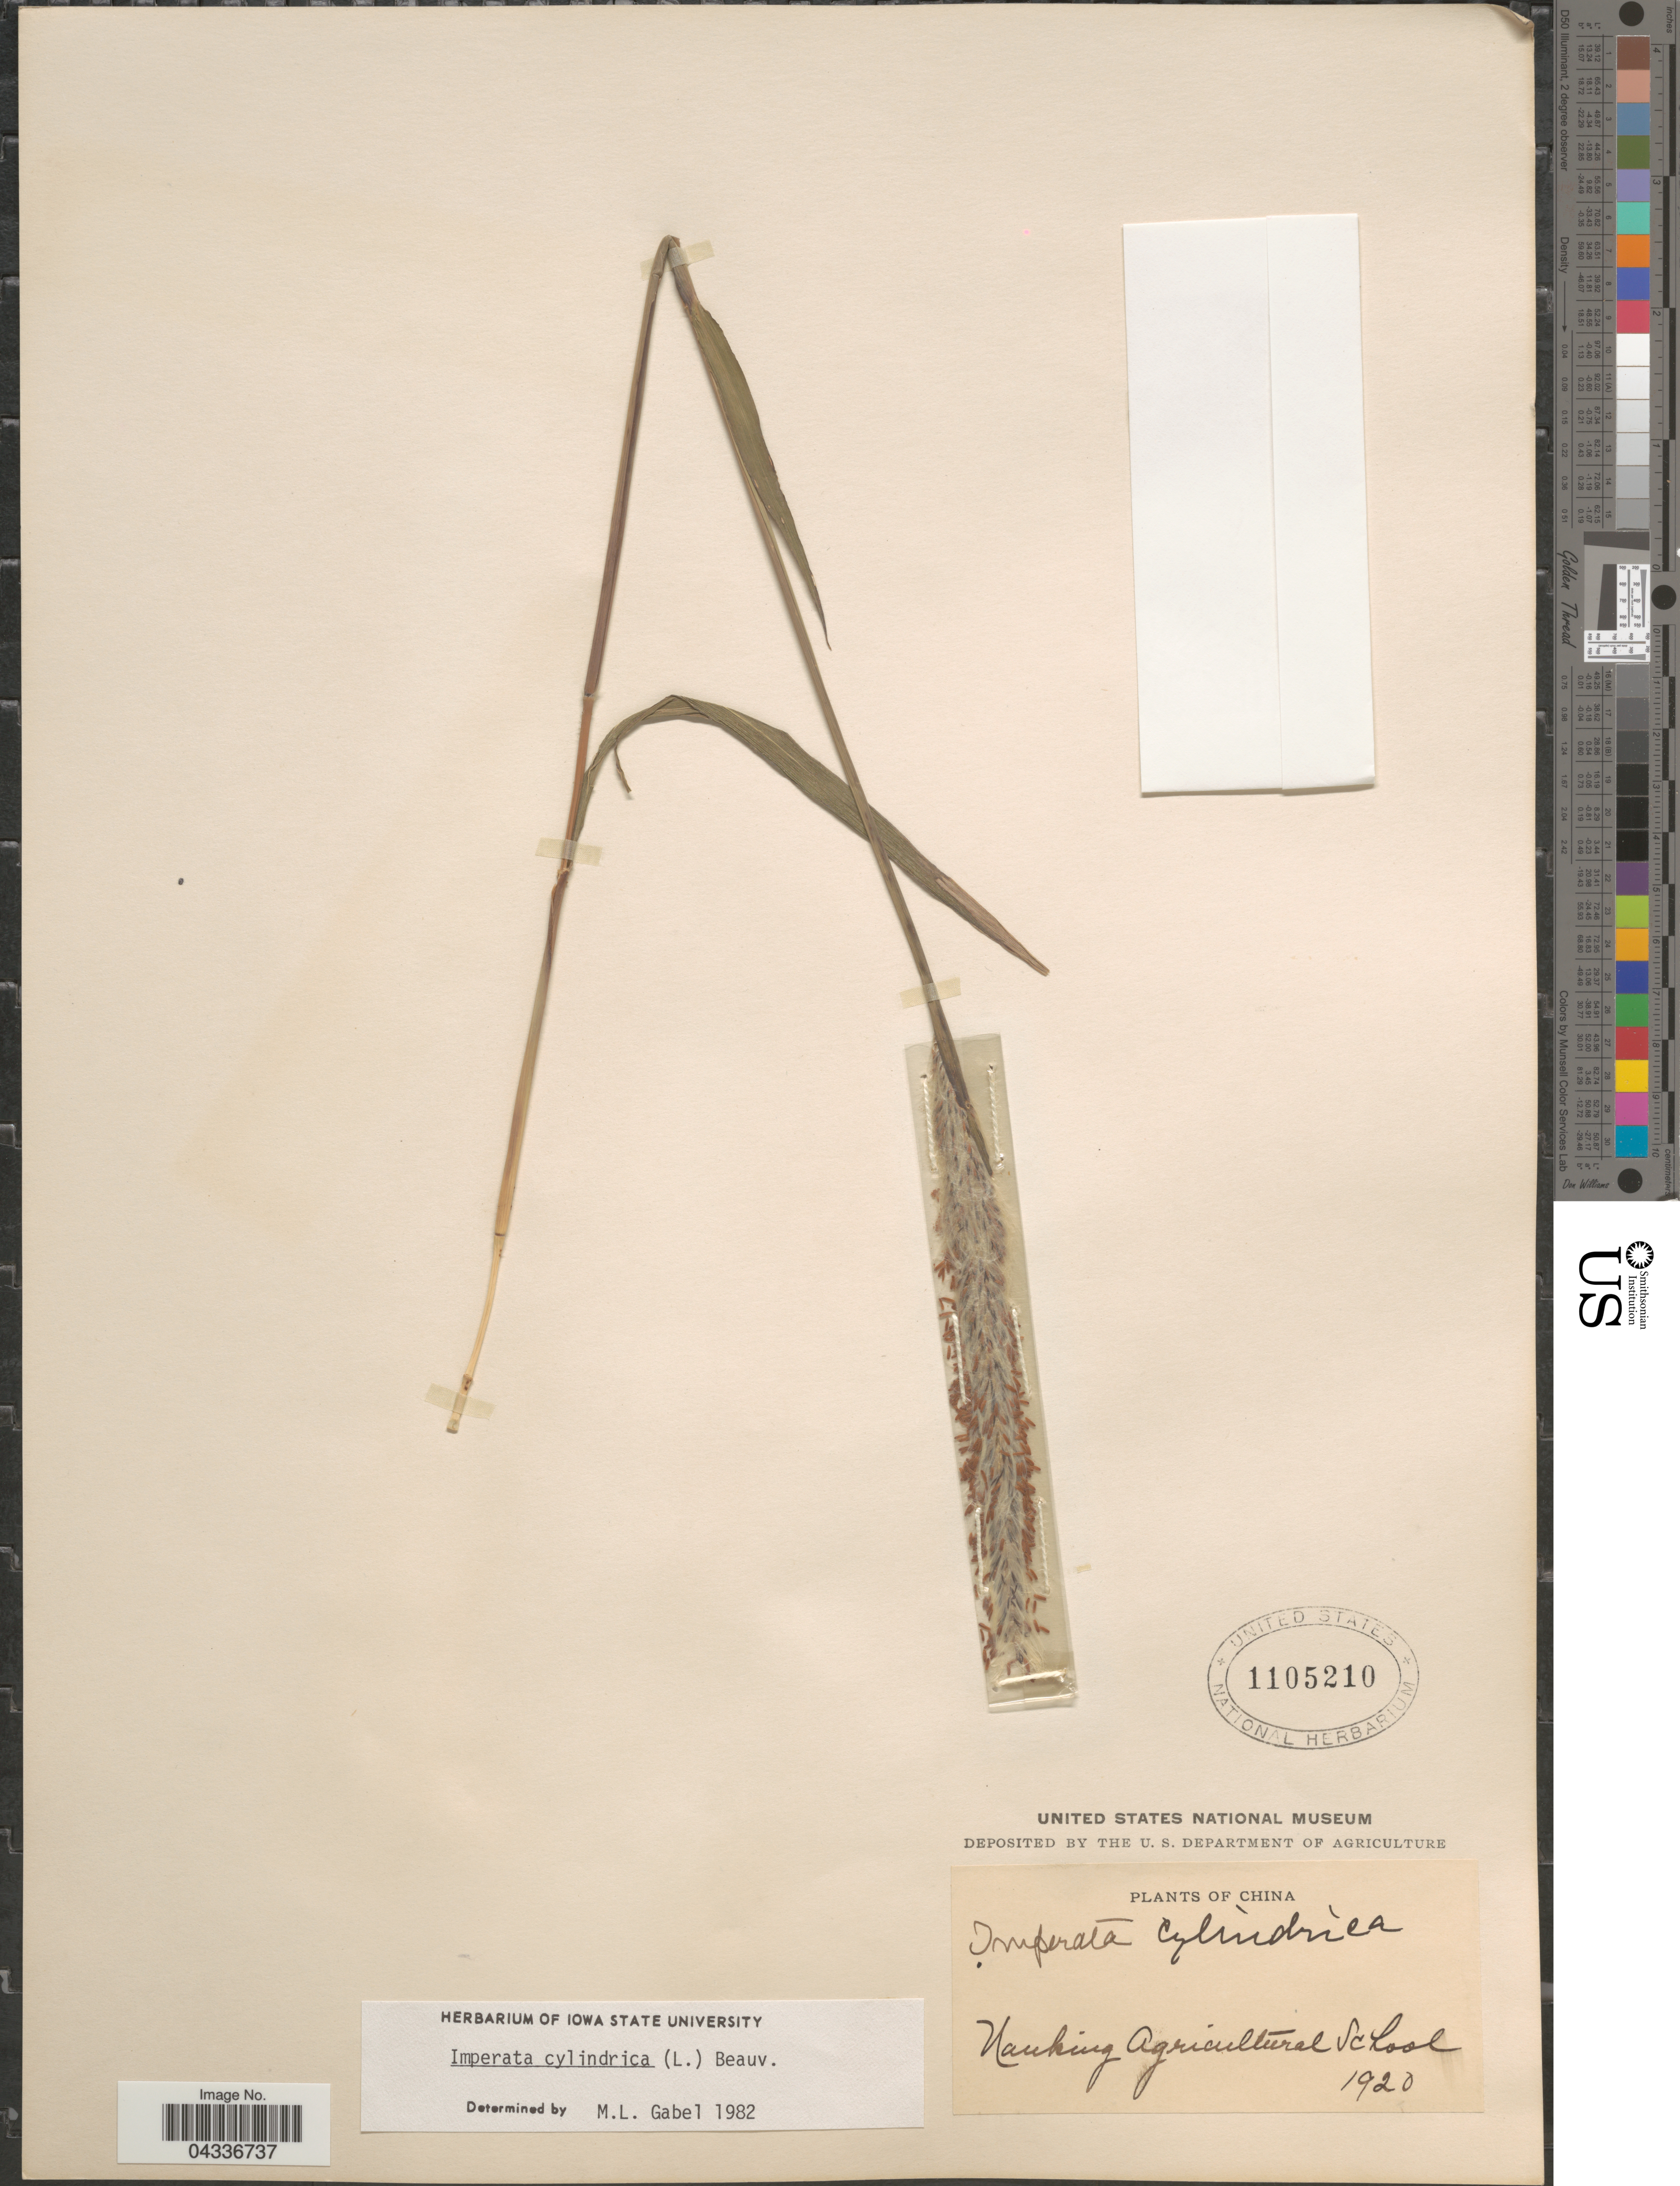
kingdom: Plantae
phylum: Tracheophyta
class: Liliopsida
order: Poales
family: Poaceae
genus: Imperata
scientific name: Imperata cylindrica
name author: (L.) P. Beauv.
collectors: Nanking Agricultural School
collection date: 1920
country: China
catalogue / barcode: US 1105210